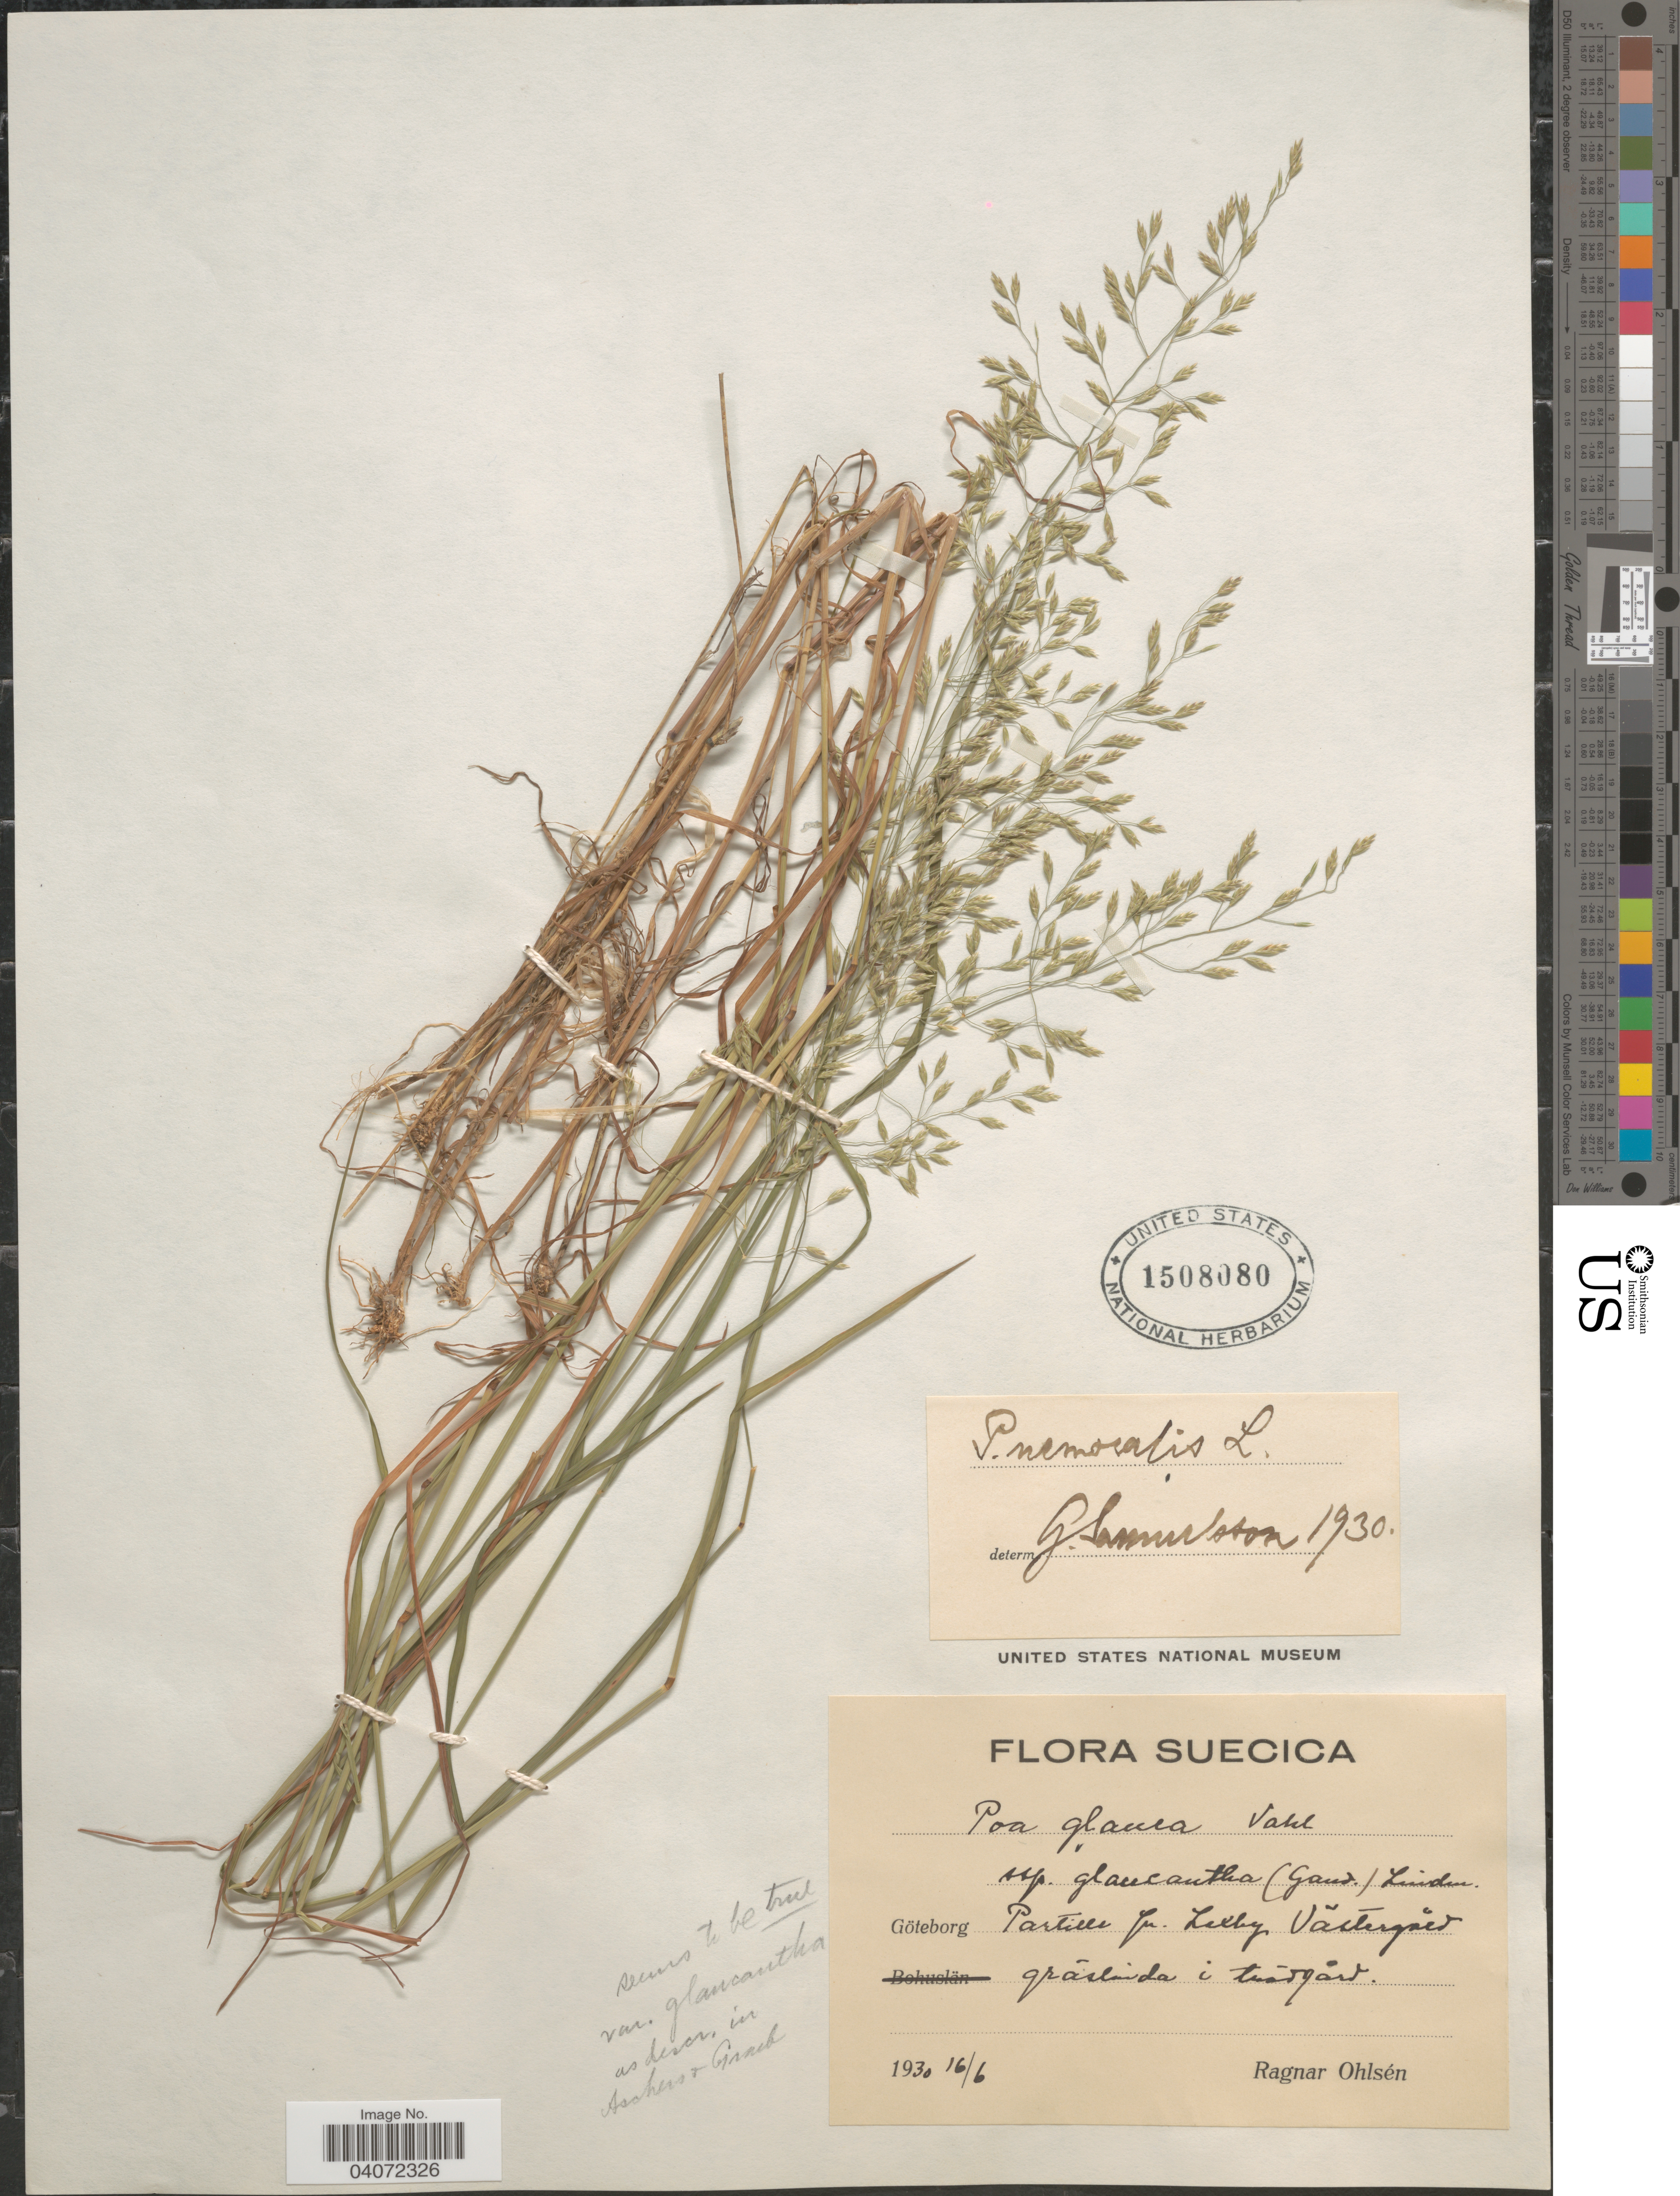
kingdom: Plantae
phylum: Tracheophyta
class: Liliopsida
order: Poales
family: Poaceae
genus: Poa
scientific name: Poa nemoralis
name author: L.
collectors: R. Ohlsén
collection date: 1930-06-16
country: Sweden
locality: Suecica. Göteborg Partille In. Lelby Västergårde.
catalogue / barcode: US 1508080